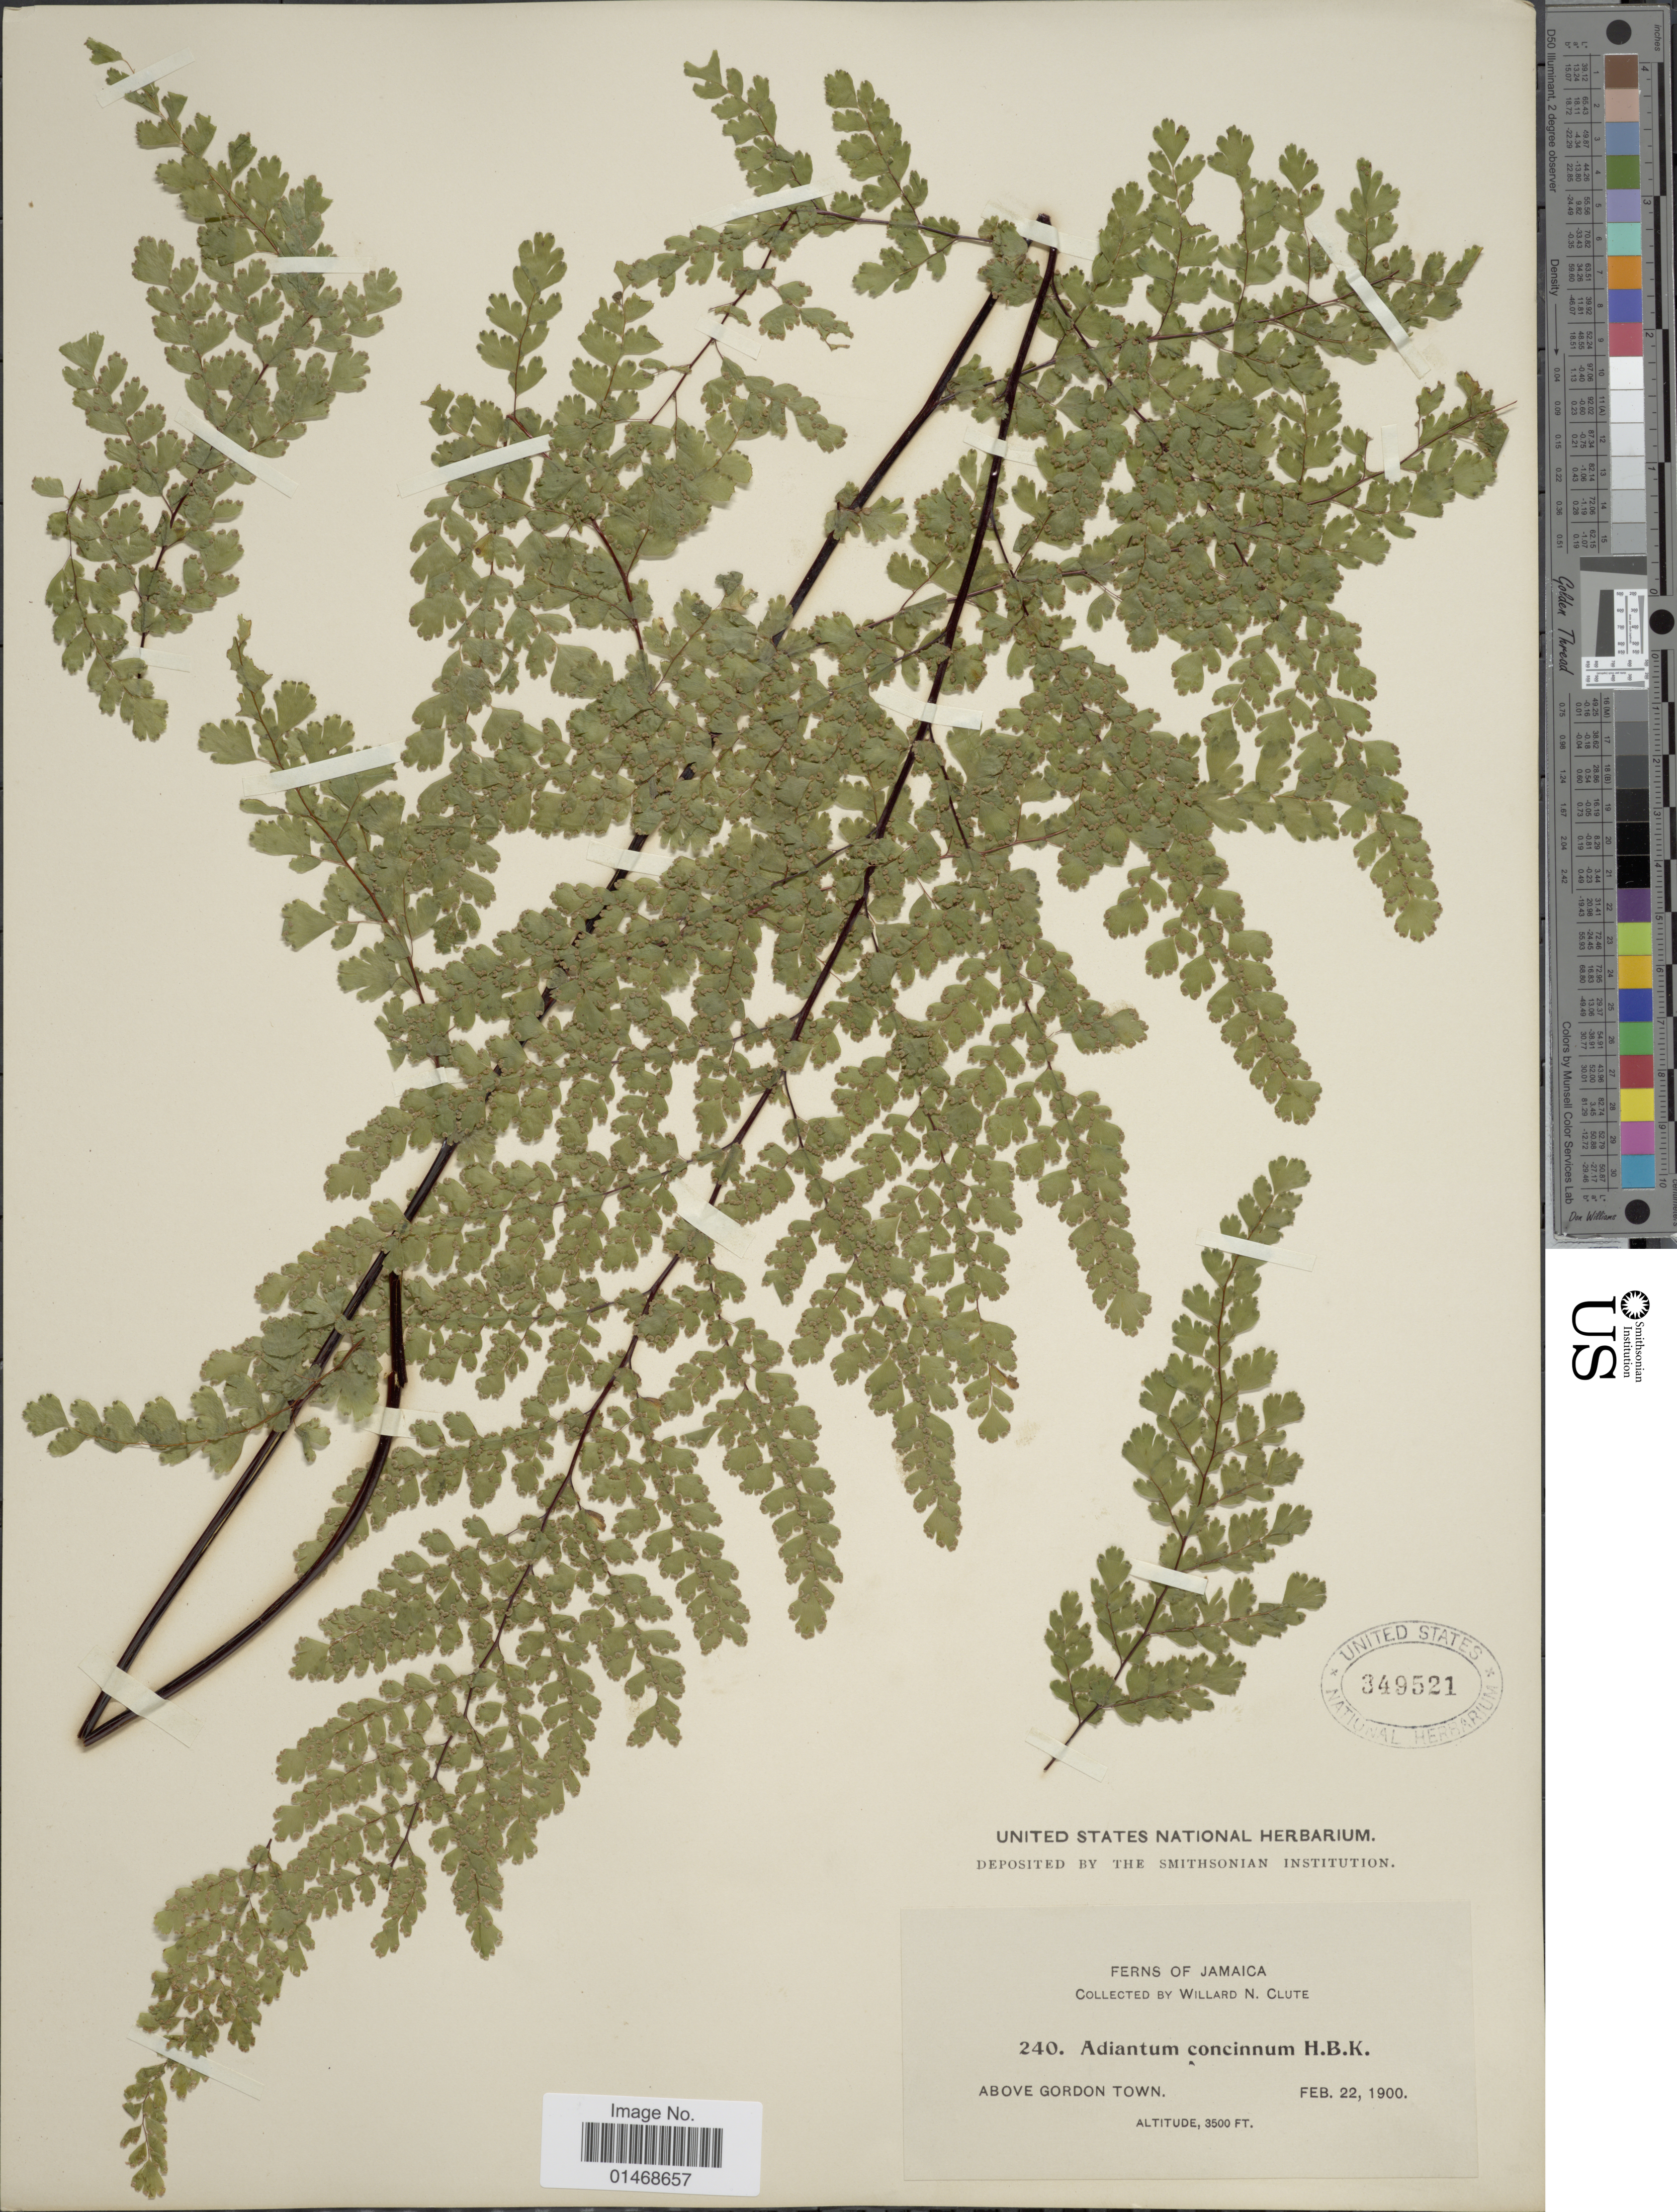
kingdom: Plantae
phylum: Tracheophyta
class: Polypodiopsida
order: Polypodiales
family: Pteridaceae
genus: Adiantum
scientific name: Adiantum concinnum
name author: Humb. & Bonpl. ex Willd.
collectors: W. N. Clute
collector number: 240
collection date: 1900-02-22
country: Jamaica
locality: Above Gordon Town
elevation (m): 1067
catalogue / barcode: US 349521